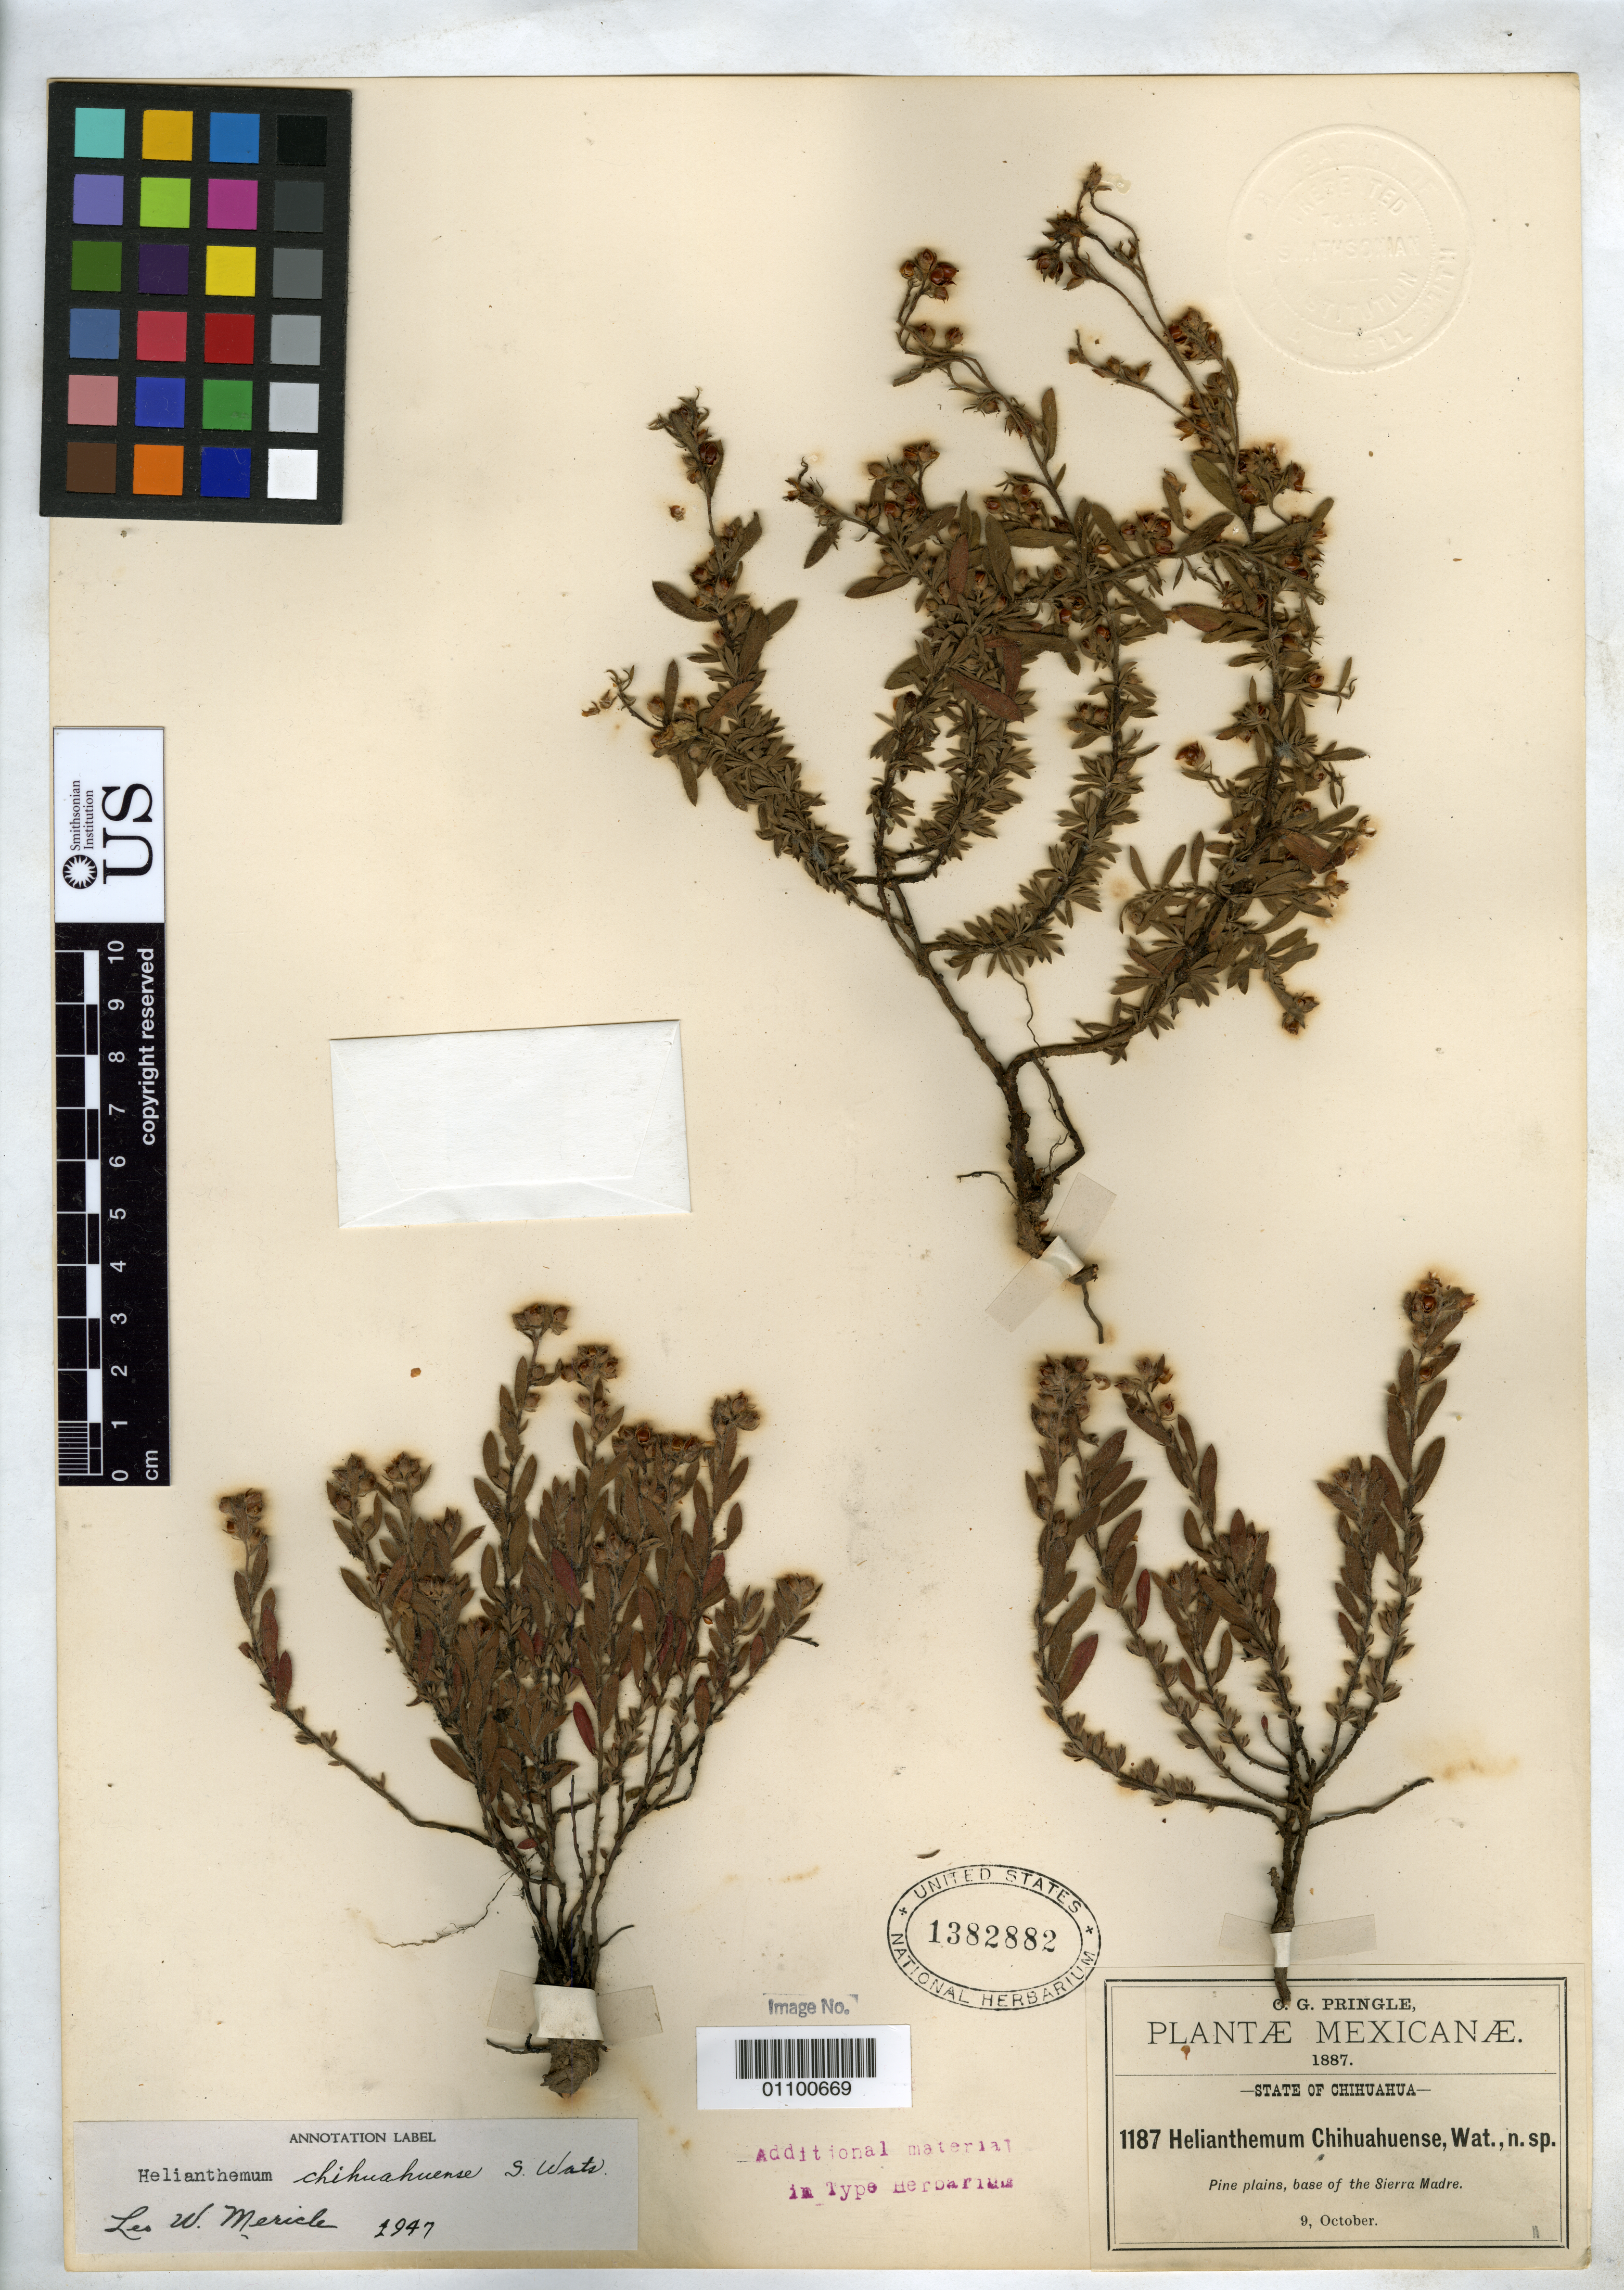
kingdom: Plantae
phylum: Tracheophyta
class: Magnoliopsida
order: Malvales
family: Cistaceae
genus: Helianthemum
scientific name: Helianthemum chihuahuense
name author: S. Watson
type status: Isotype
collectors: C. G. Pringle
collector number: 1187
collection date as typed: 09 Oct 1887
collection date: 1887-10-09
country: Mexico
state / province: Chihuahua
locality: Base of Sierra Madre.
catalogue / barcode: US 1382882